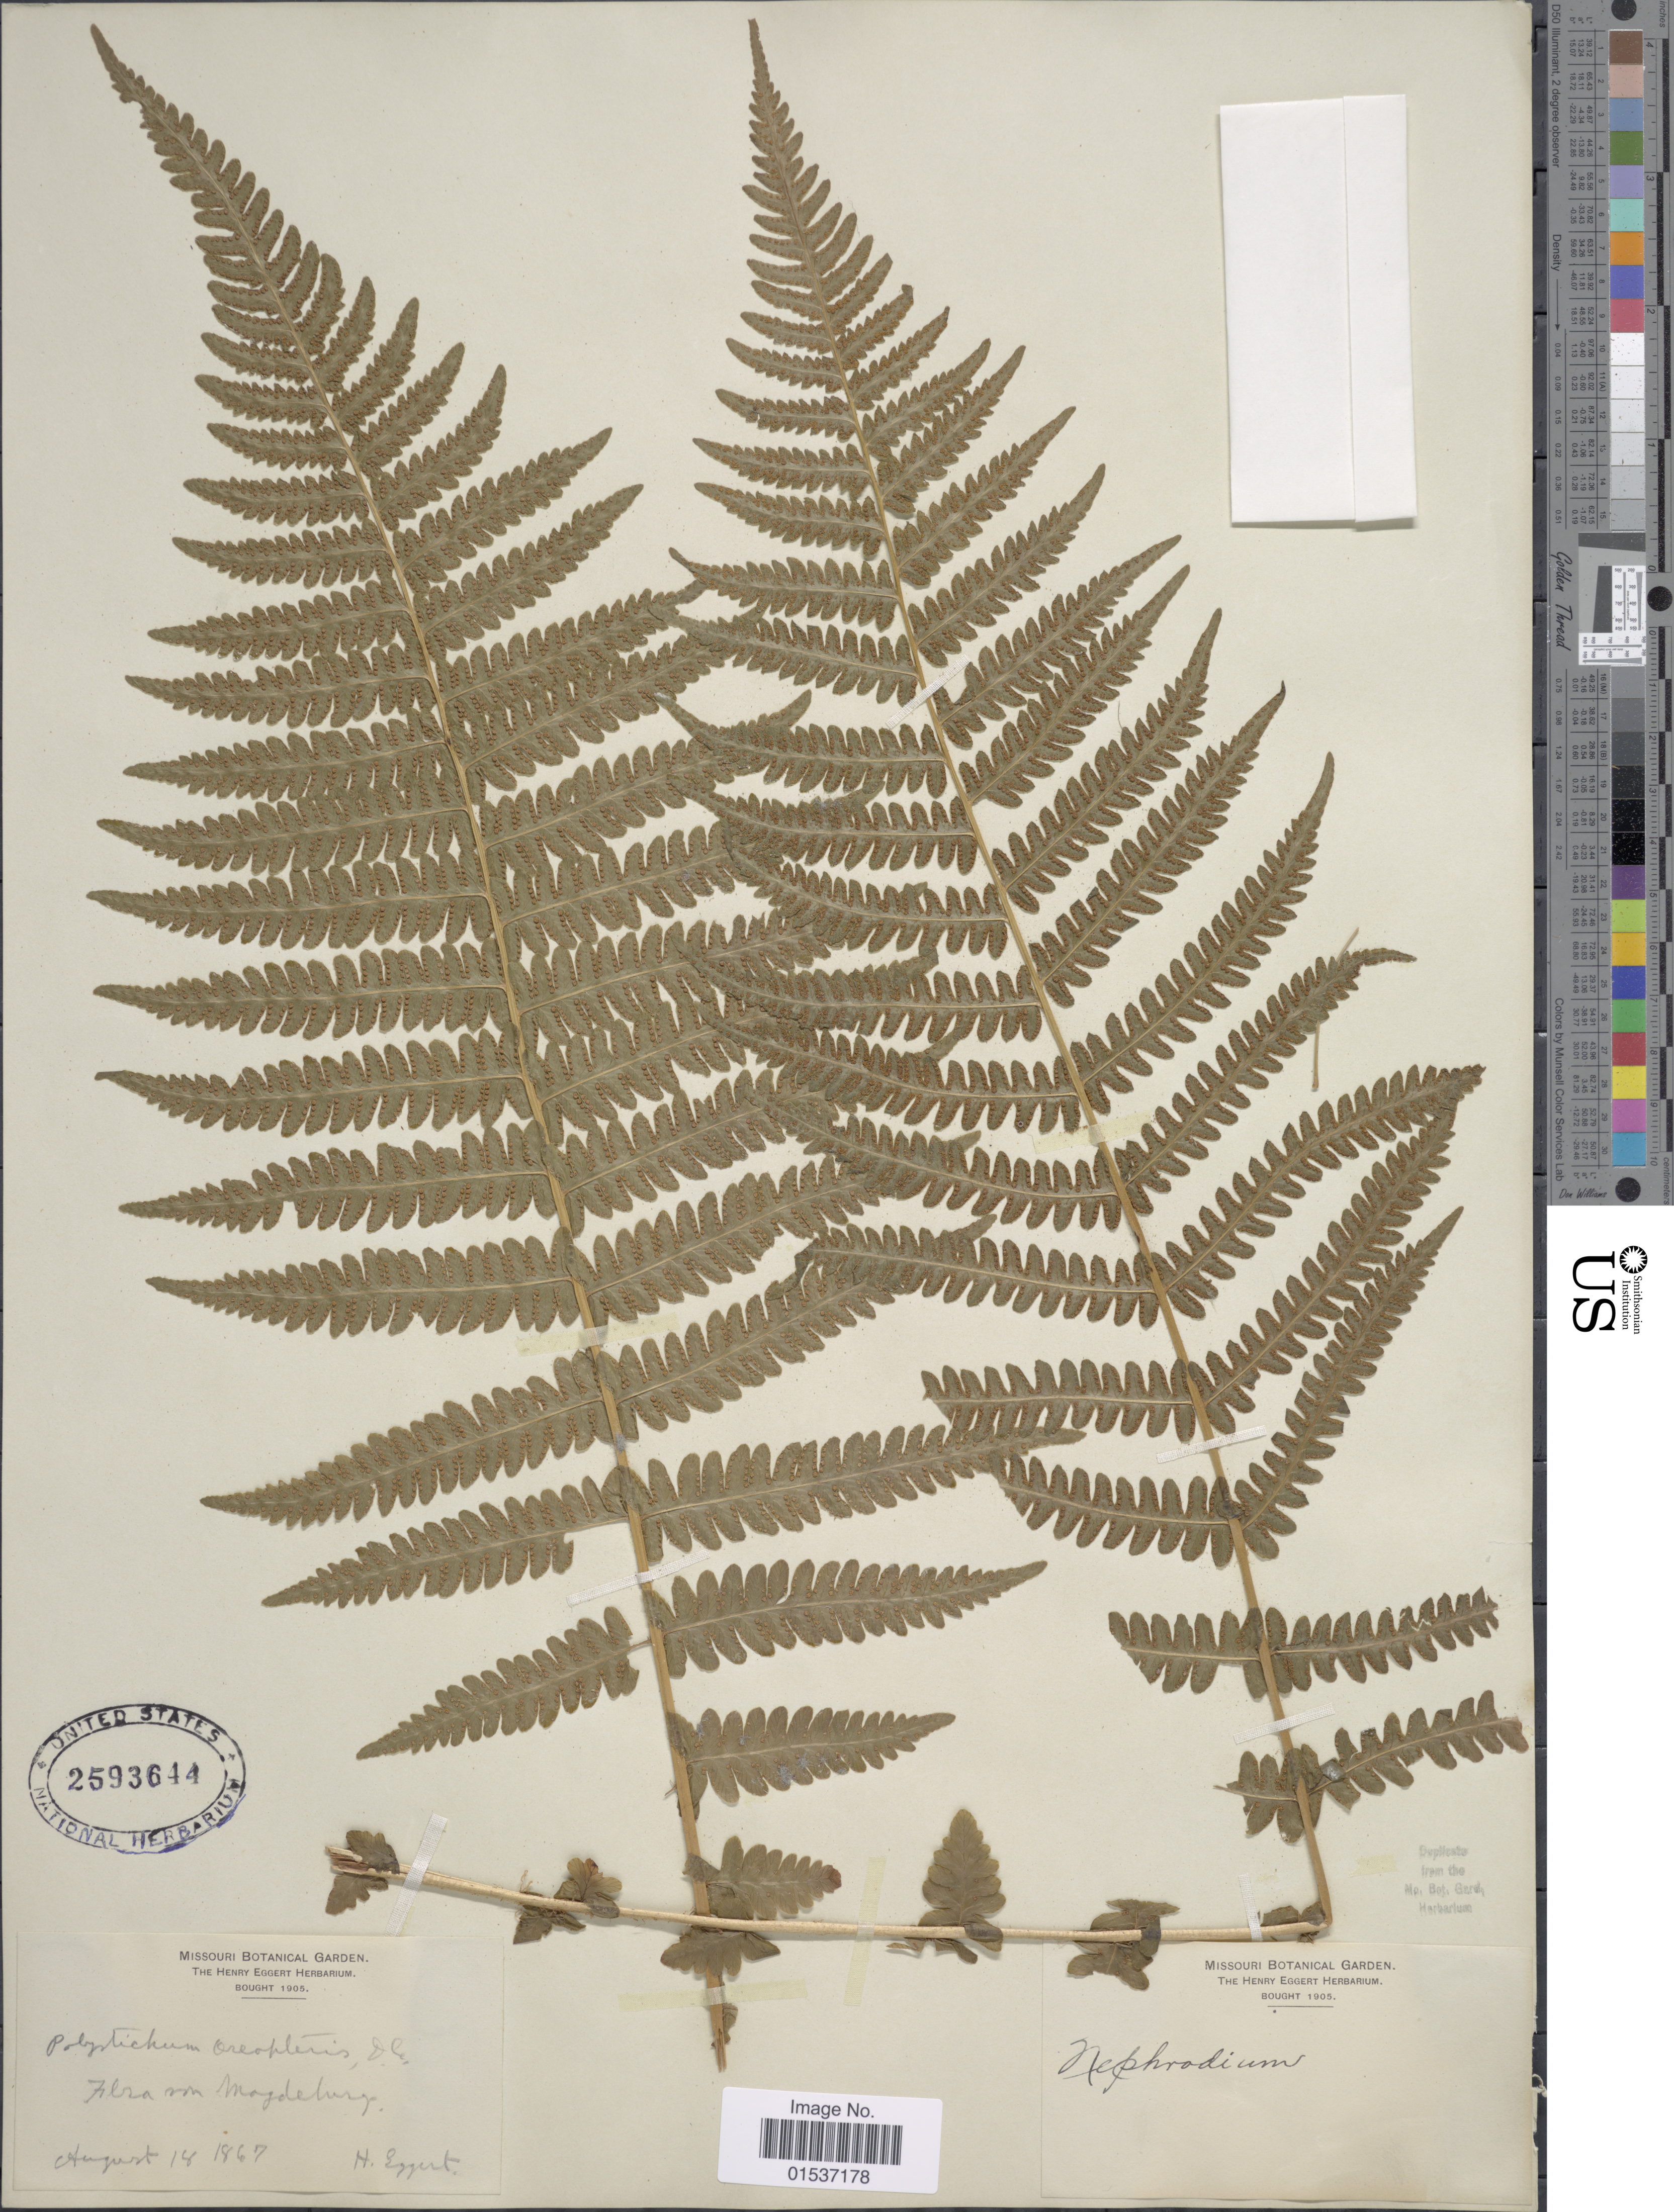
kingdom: Plantae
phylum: Tracheophyta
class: Polypodiopsida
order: Polypodiales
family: Thelypteridaceae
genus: Oreopteris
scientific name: Oreopteris limbosperma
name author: (All.) K. Iwats.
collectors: H. Eggert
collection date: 1867-08-18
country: Germany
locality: Magdeburg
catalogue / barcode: US 2593644